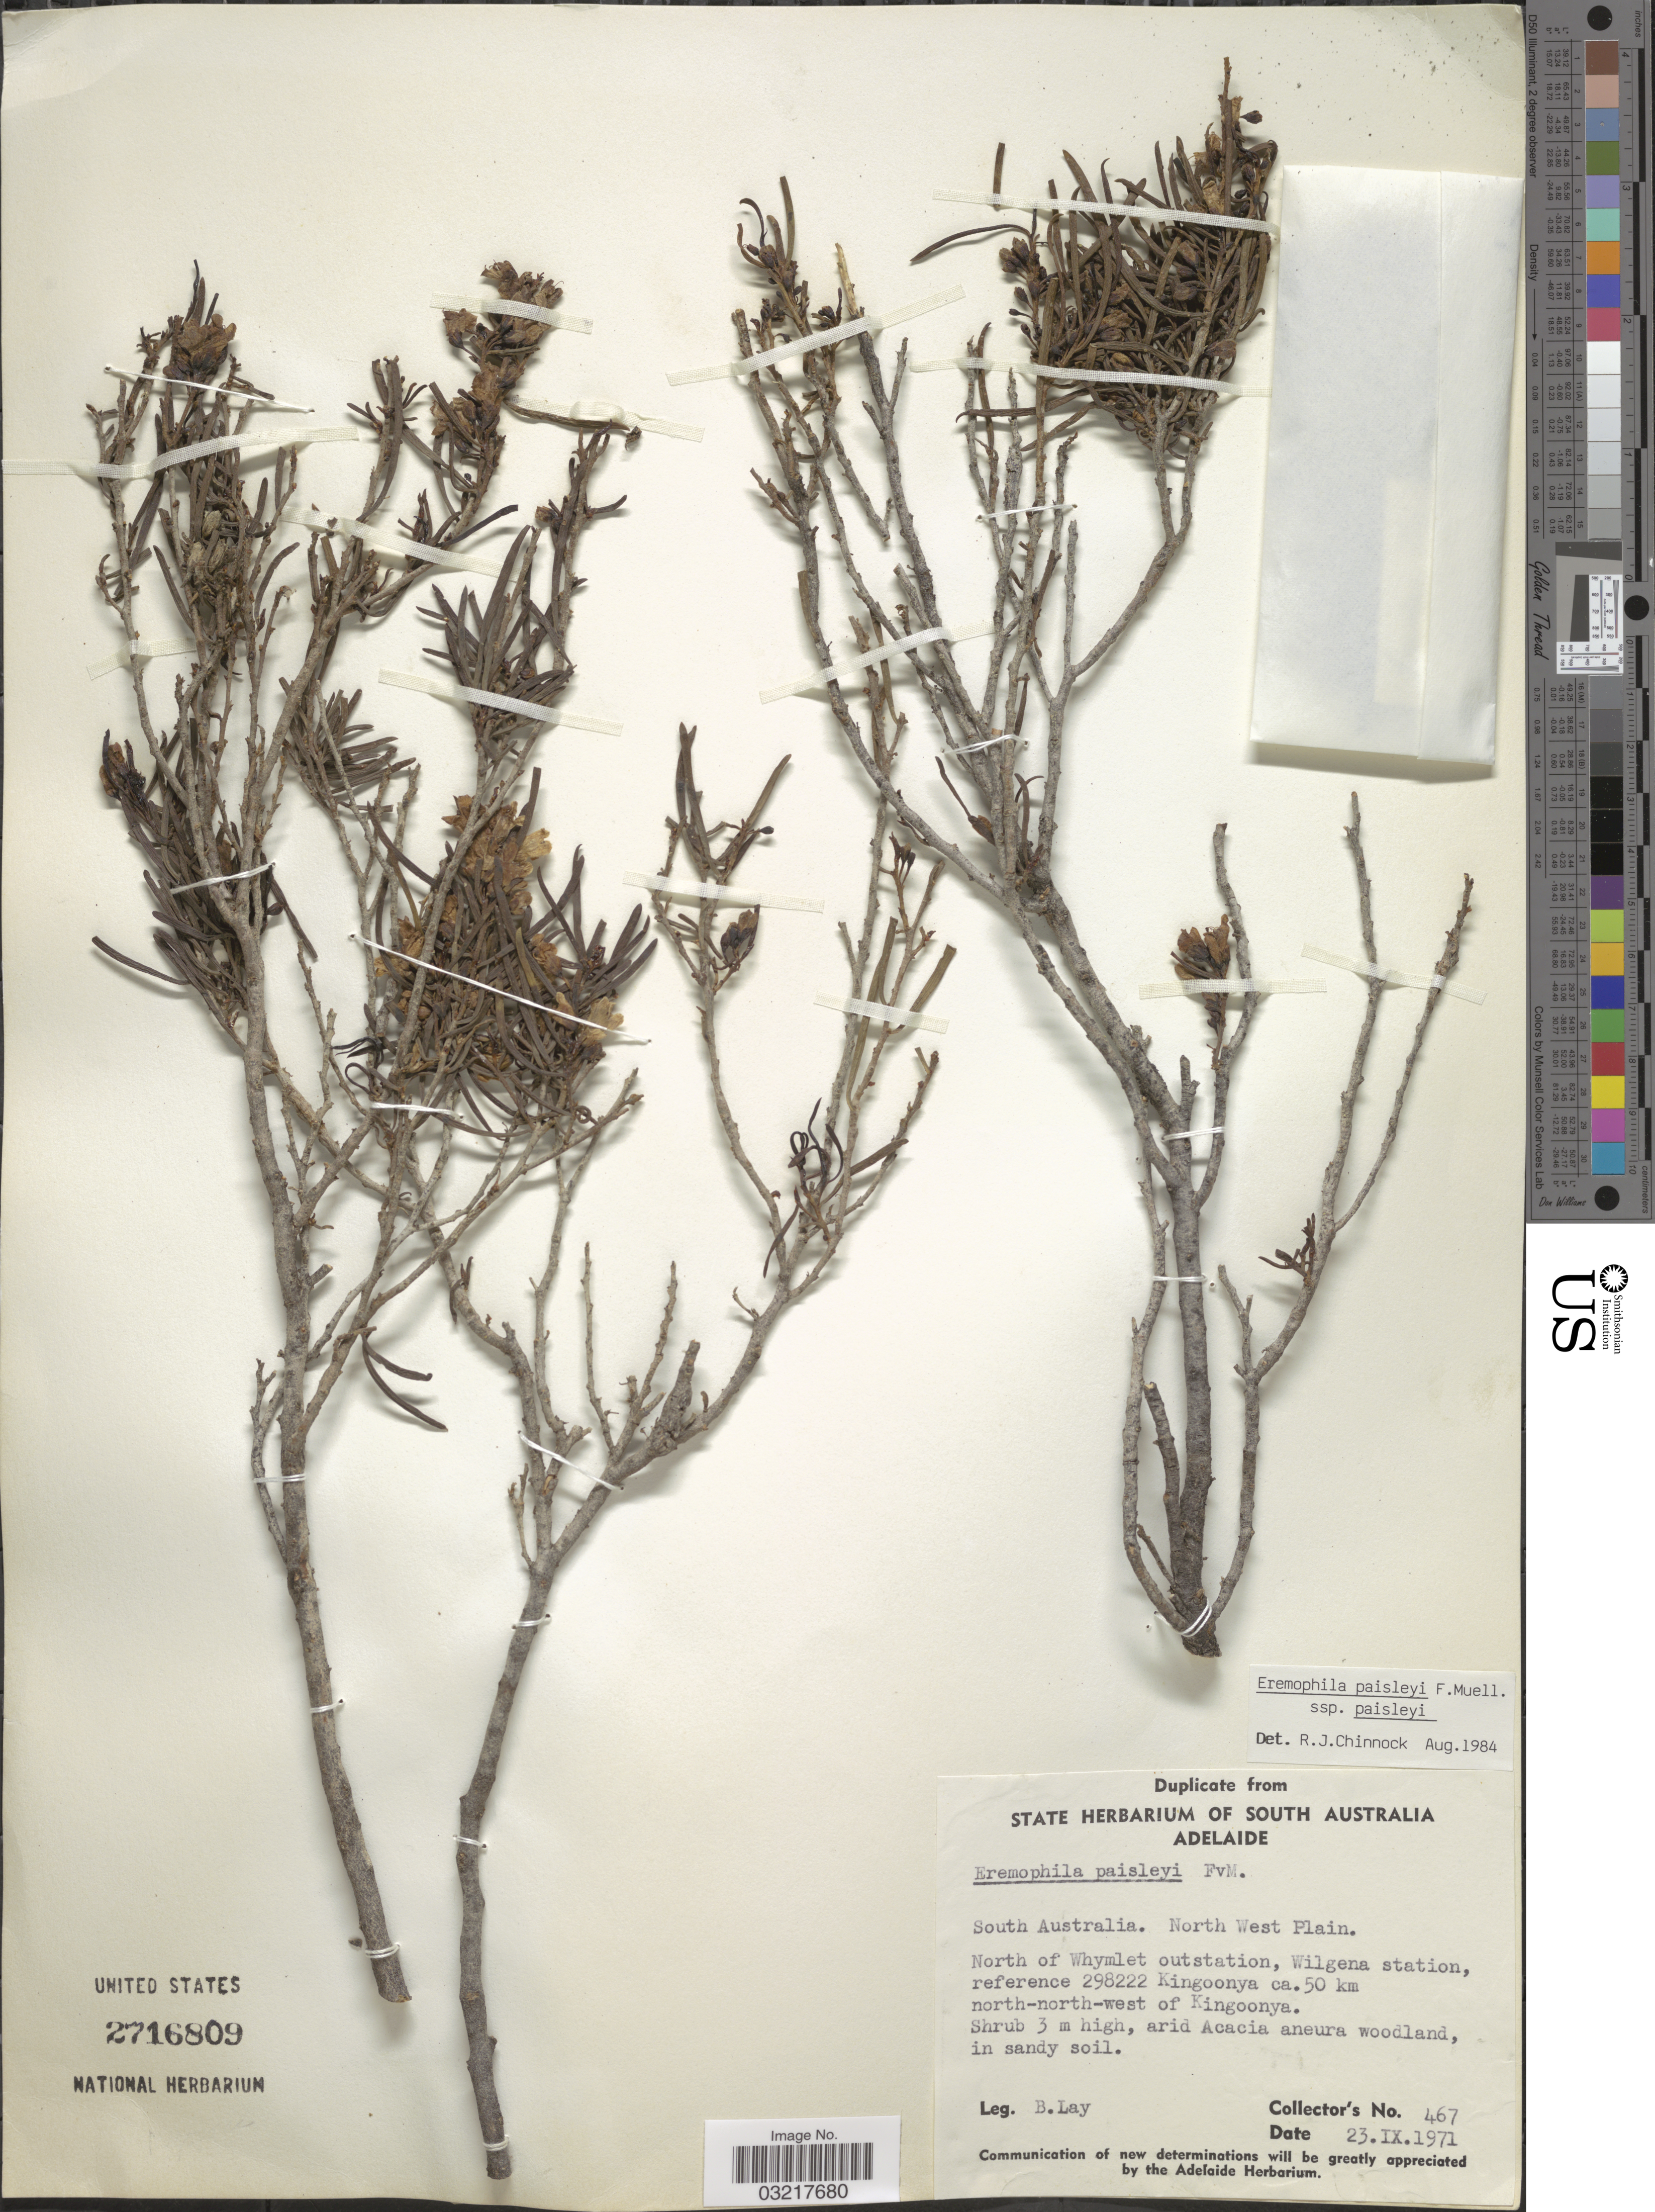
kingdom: Plantae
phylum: Tracheophyta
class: Magnoliopsida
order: Lamiales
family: Scrophulariaceae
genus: Eremophila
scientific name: Eremophila paisleyi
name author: F. Muell.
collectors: B. Lay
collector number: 467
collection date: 1971-09-23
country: Australia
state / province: South Australia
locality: North of Whymlet outstation, Wilgena station, reference 298222 [unsure placement] Kingoonya ca. 50 km north-north-west of Kingoonya.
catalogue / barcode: US 2716809